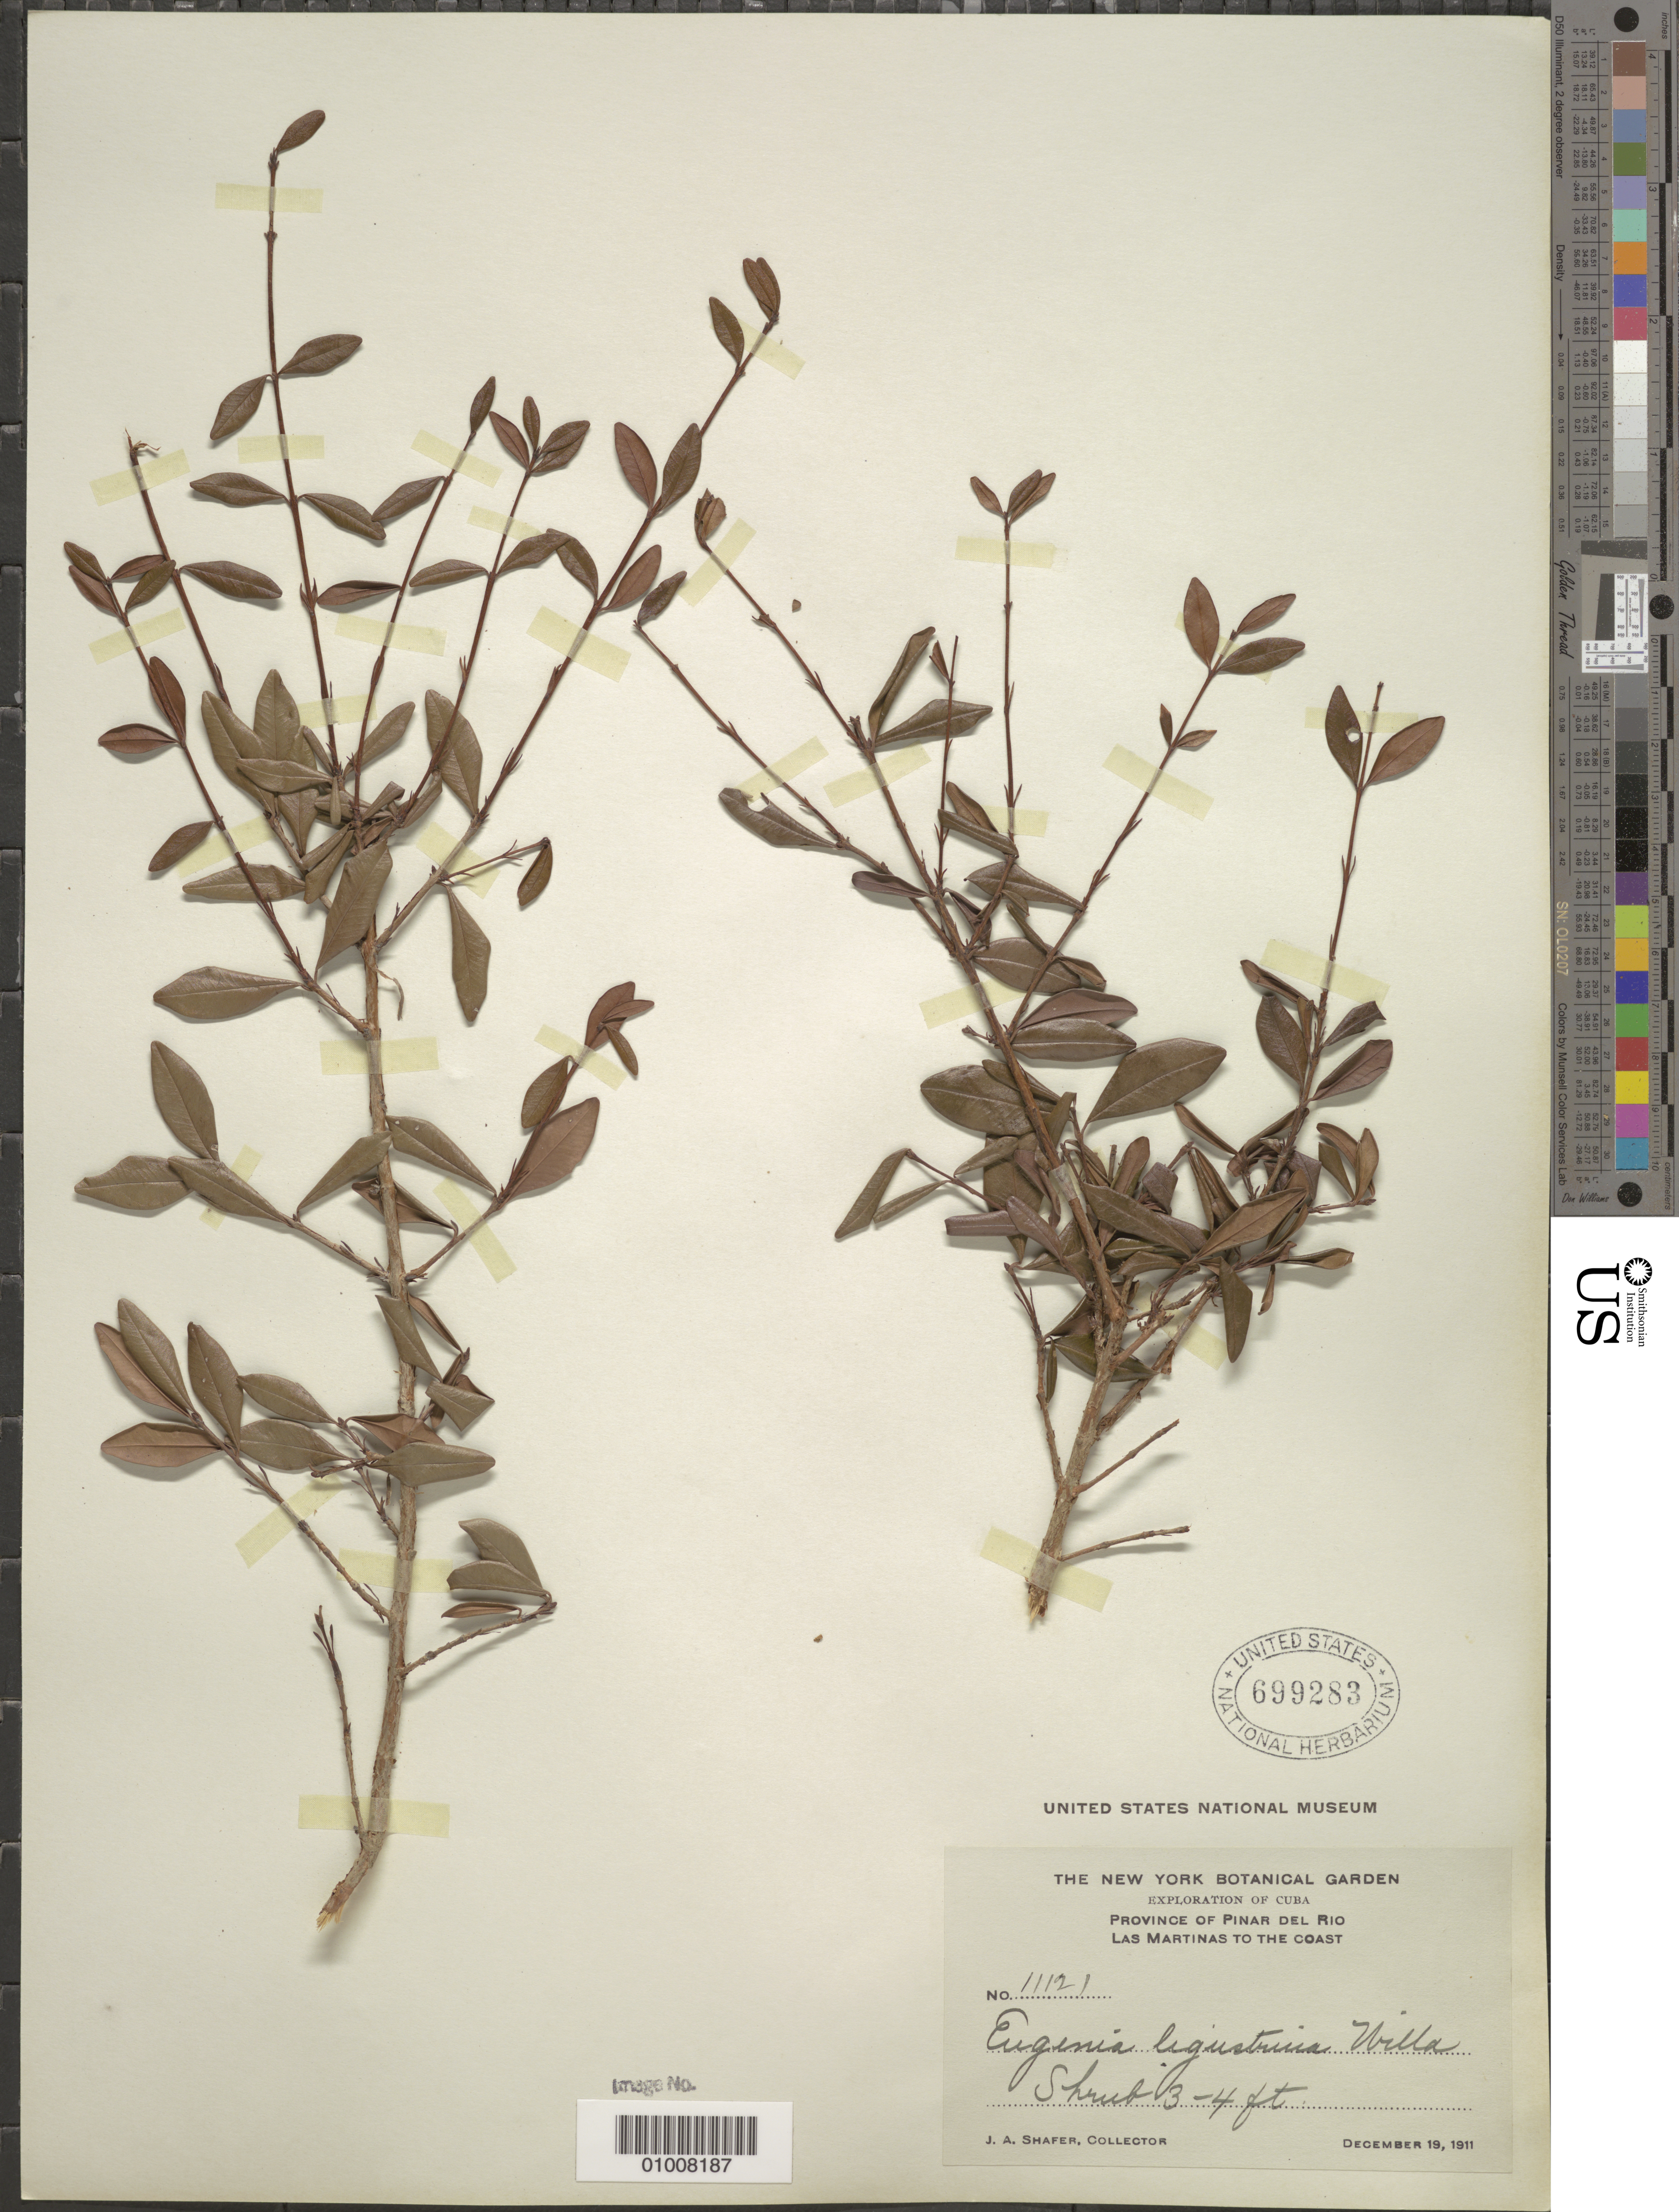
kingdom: Plantae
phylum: Tracheophyta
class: Magnoliopsida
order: Myrtales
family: Myrtaceae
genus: Eugenia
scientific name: Eugenia ligustrina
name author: (Sw.) Willd.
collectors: J. A. Shafer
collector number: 11121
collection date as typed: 19 Dec 1911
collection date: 1911-12-19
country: Cuba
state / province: Pinar del Rio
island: Cuba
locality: Las Martinas to the coast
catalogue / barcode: US 699283